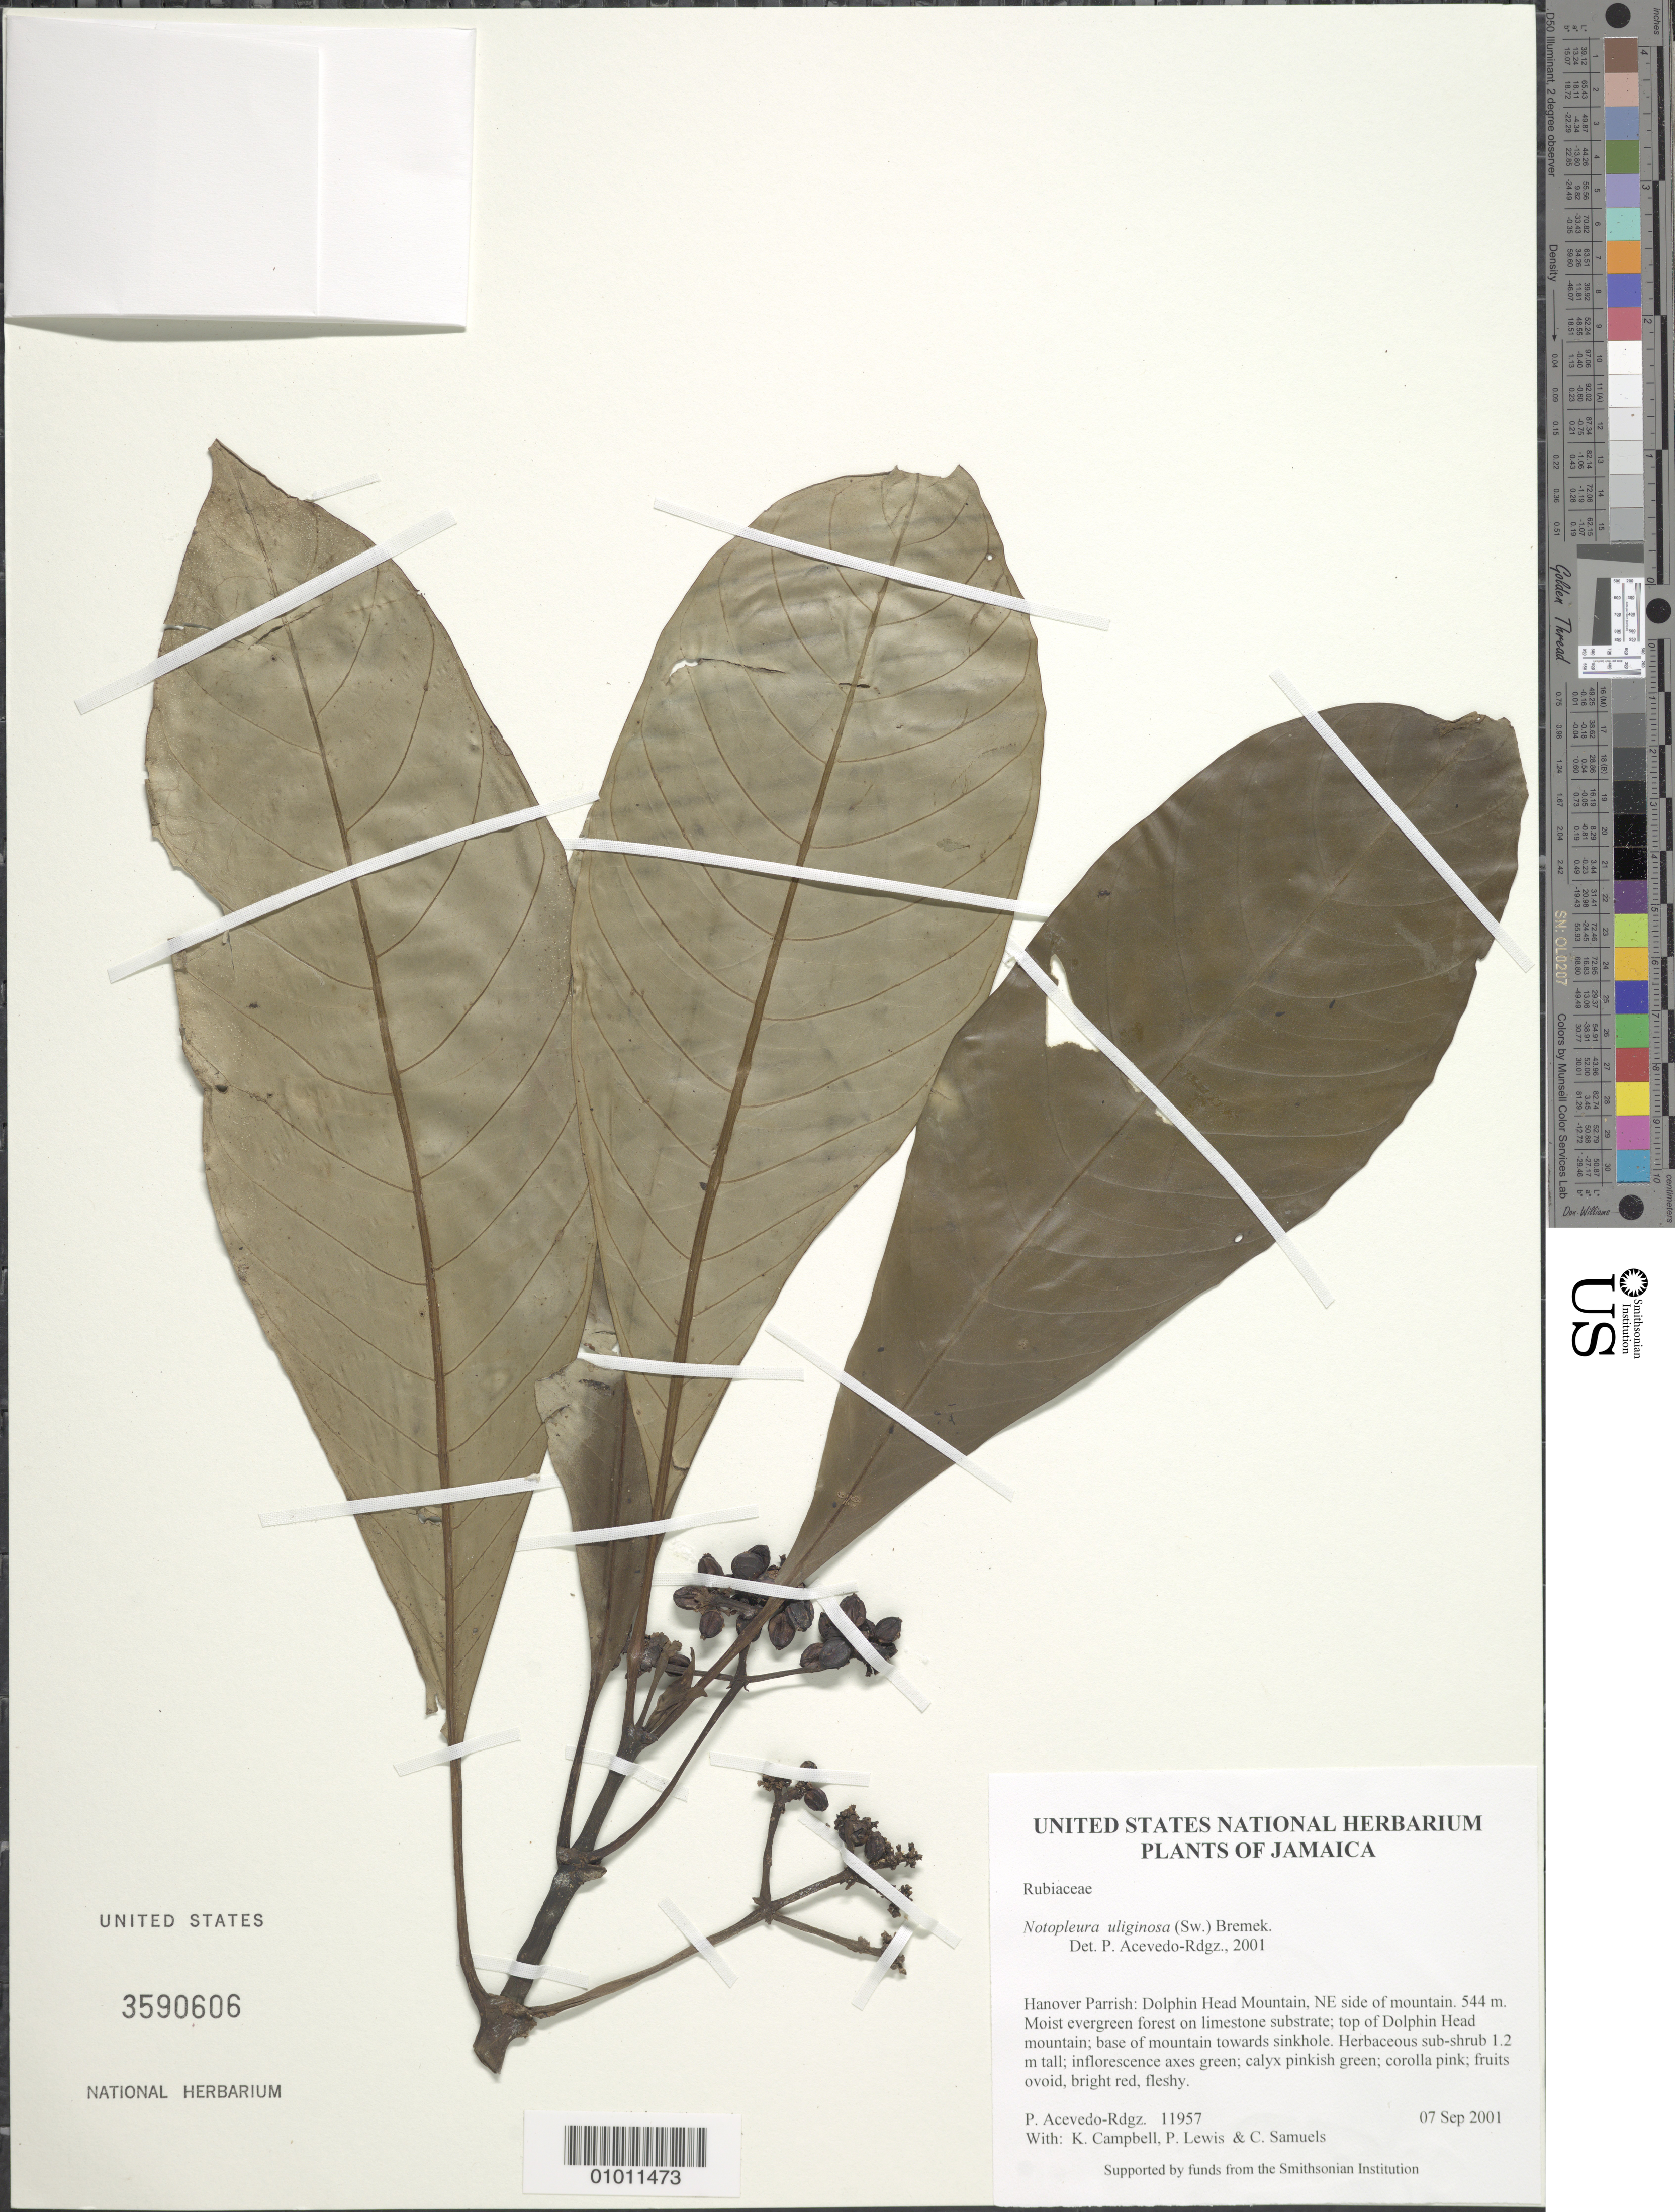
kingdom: Plantae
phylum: Tracheophyta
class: Magnoliopsida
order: Gentianales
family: Rubiaceae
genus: Notopleura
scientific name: Notopleura uliginosa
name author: (Sw.) Bremek.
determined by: Acevedo-Rodríguez, P., (BOT), Smithsonian Institution - National Museum of Natural History (UNITED STATES)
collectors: P. Acevedo-Rodr., K. Campbell, P. Lewis & C. Samuels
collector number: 11957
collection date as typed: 07 Sep 2001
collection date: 2001-09-07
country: Jamaica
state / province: Hanover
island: Jamaica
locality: Hanover Parrish: Dolphin Head Mountain, NE side of mountain.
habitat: Moist evergreen forest on limestone substrate; top of Dolphin Head mountain; base of mountain towards sinkhole.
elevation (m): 544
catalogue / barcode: US 3590606